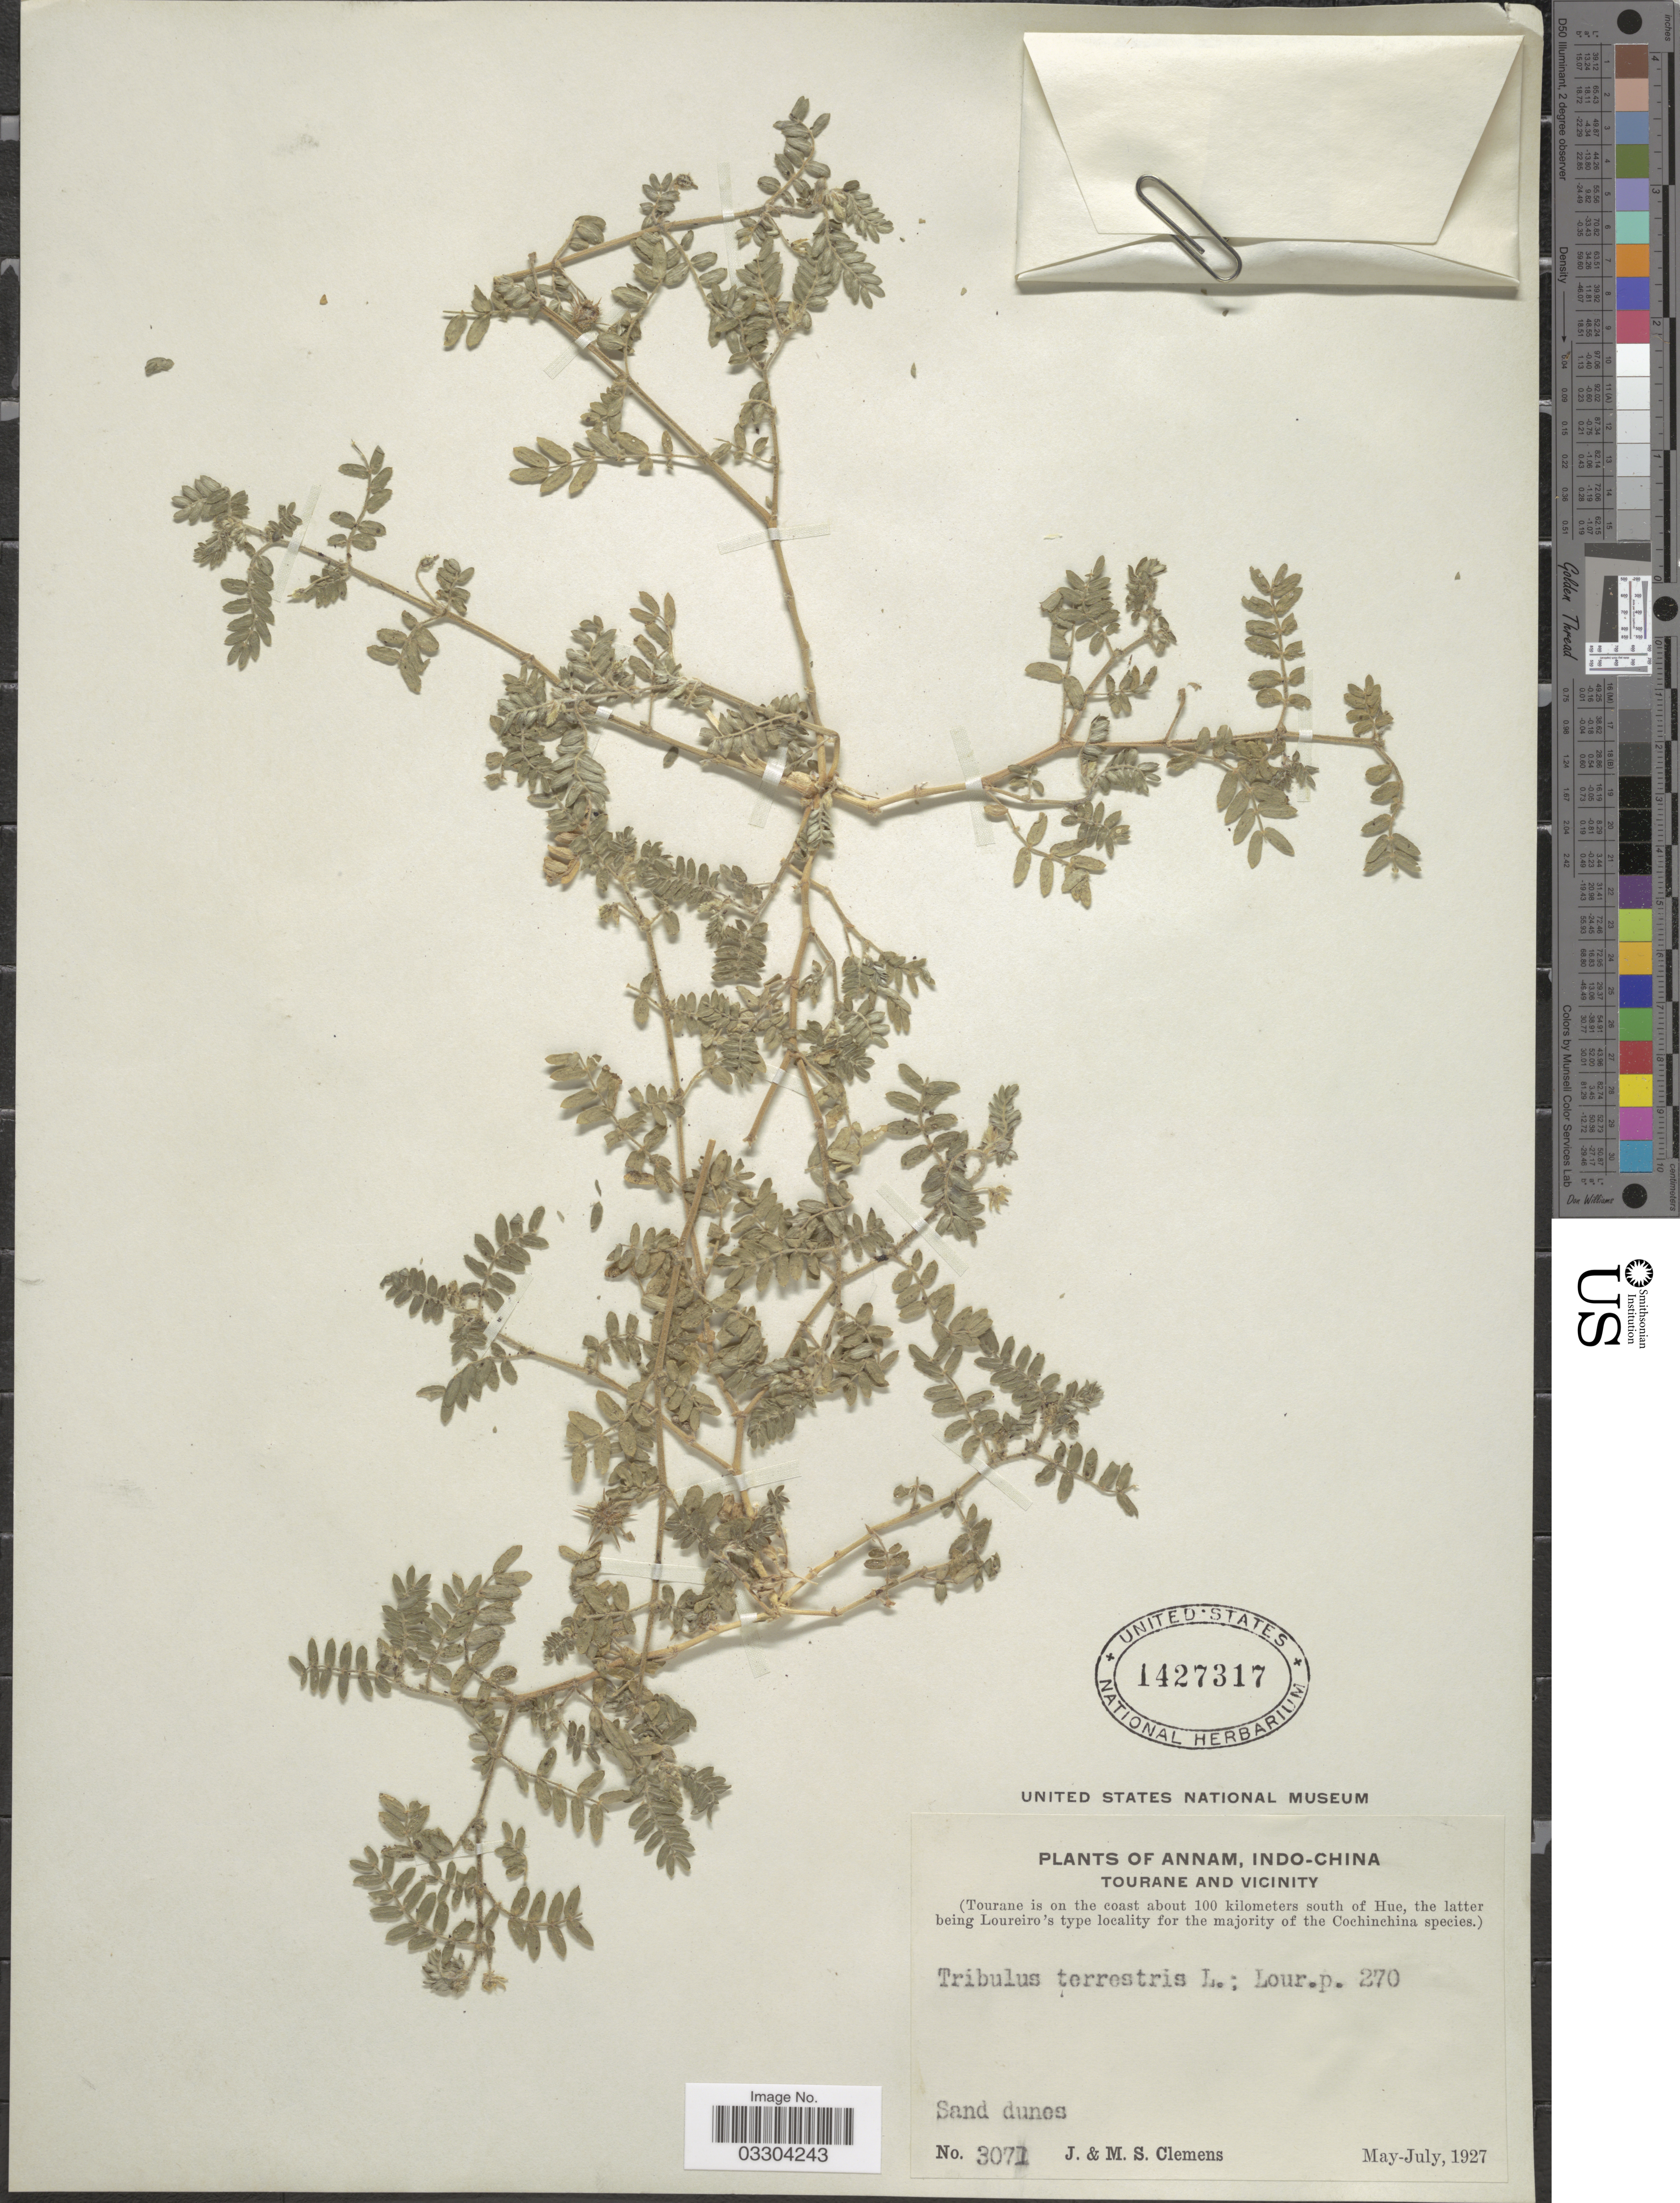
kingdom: Plantae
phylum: Tracheophyta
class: Magnoliopsida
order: Zygophyllales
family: Zygophyllaceae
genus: Tribulus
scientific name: Tribulus terrestris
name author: L.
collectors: J. Clemens & M. S. Clemens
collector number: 3071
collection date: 1927-05/1927-07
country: Vietnam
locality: Annam, Indo-China, Tourane and Vicinity, (Tourane is on the coast about 100 kilometers south of Hue).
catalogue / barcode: US 1427317